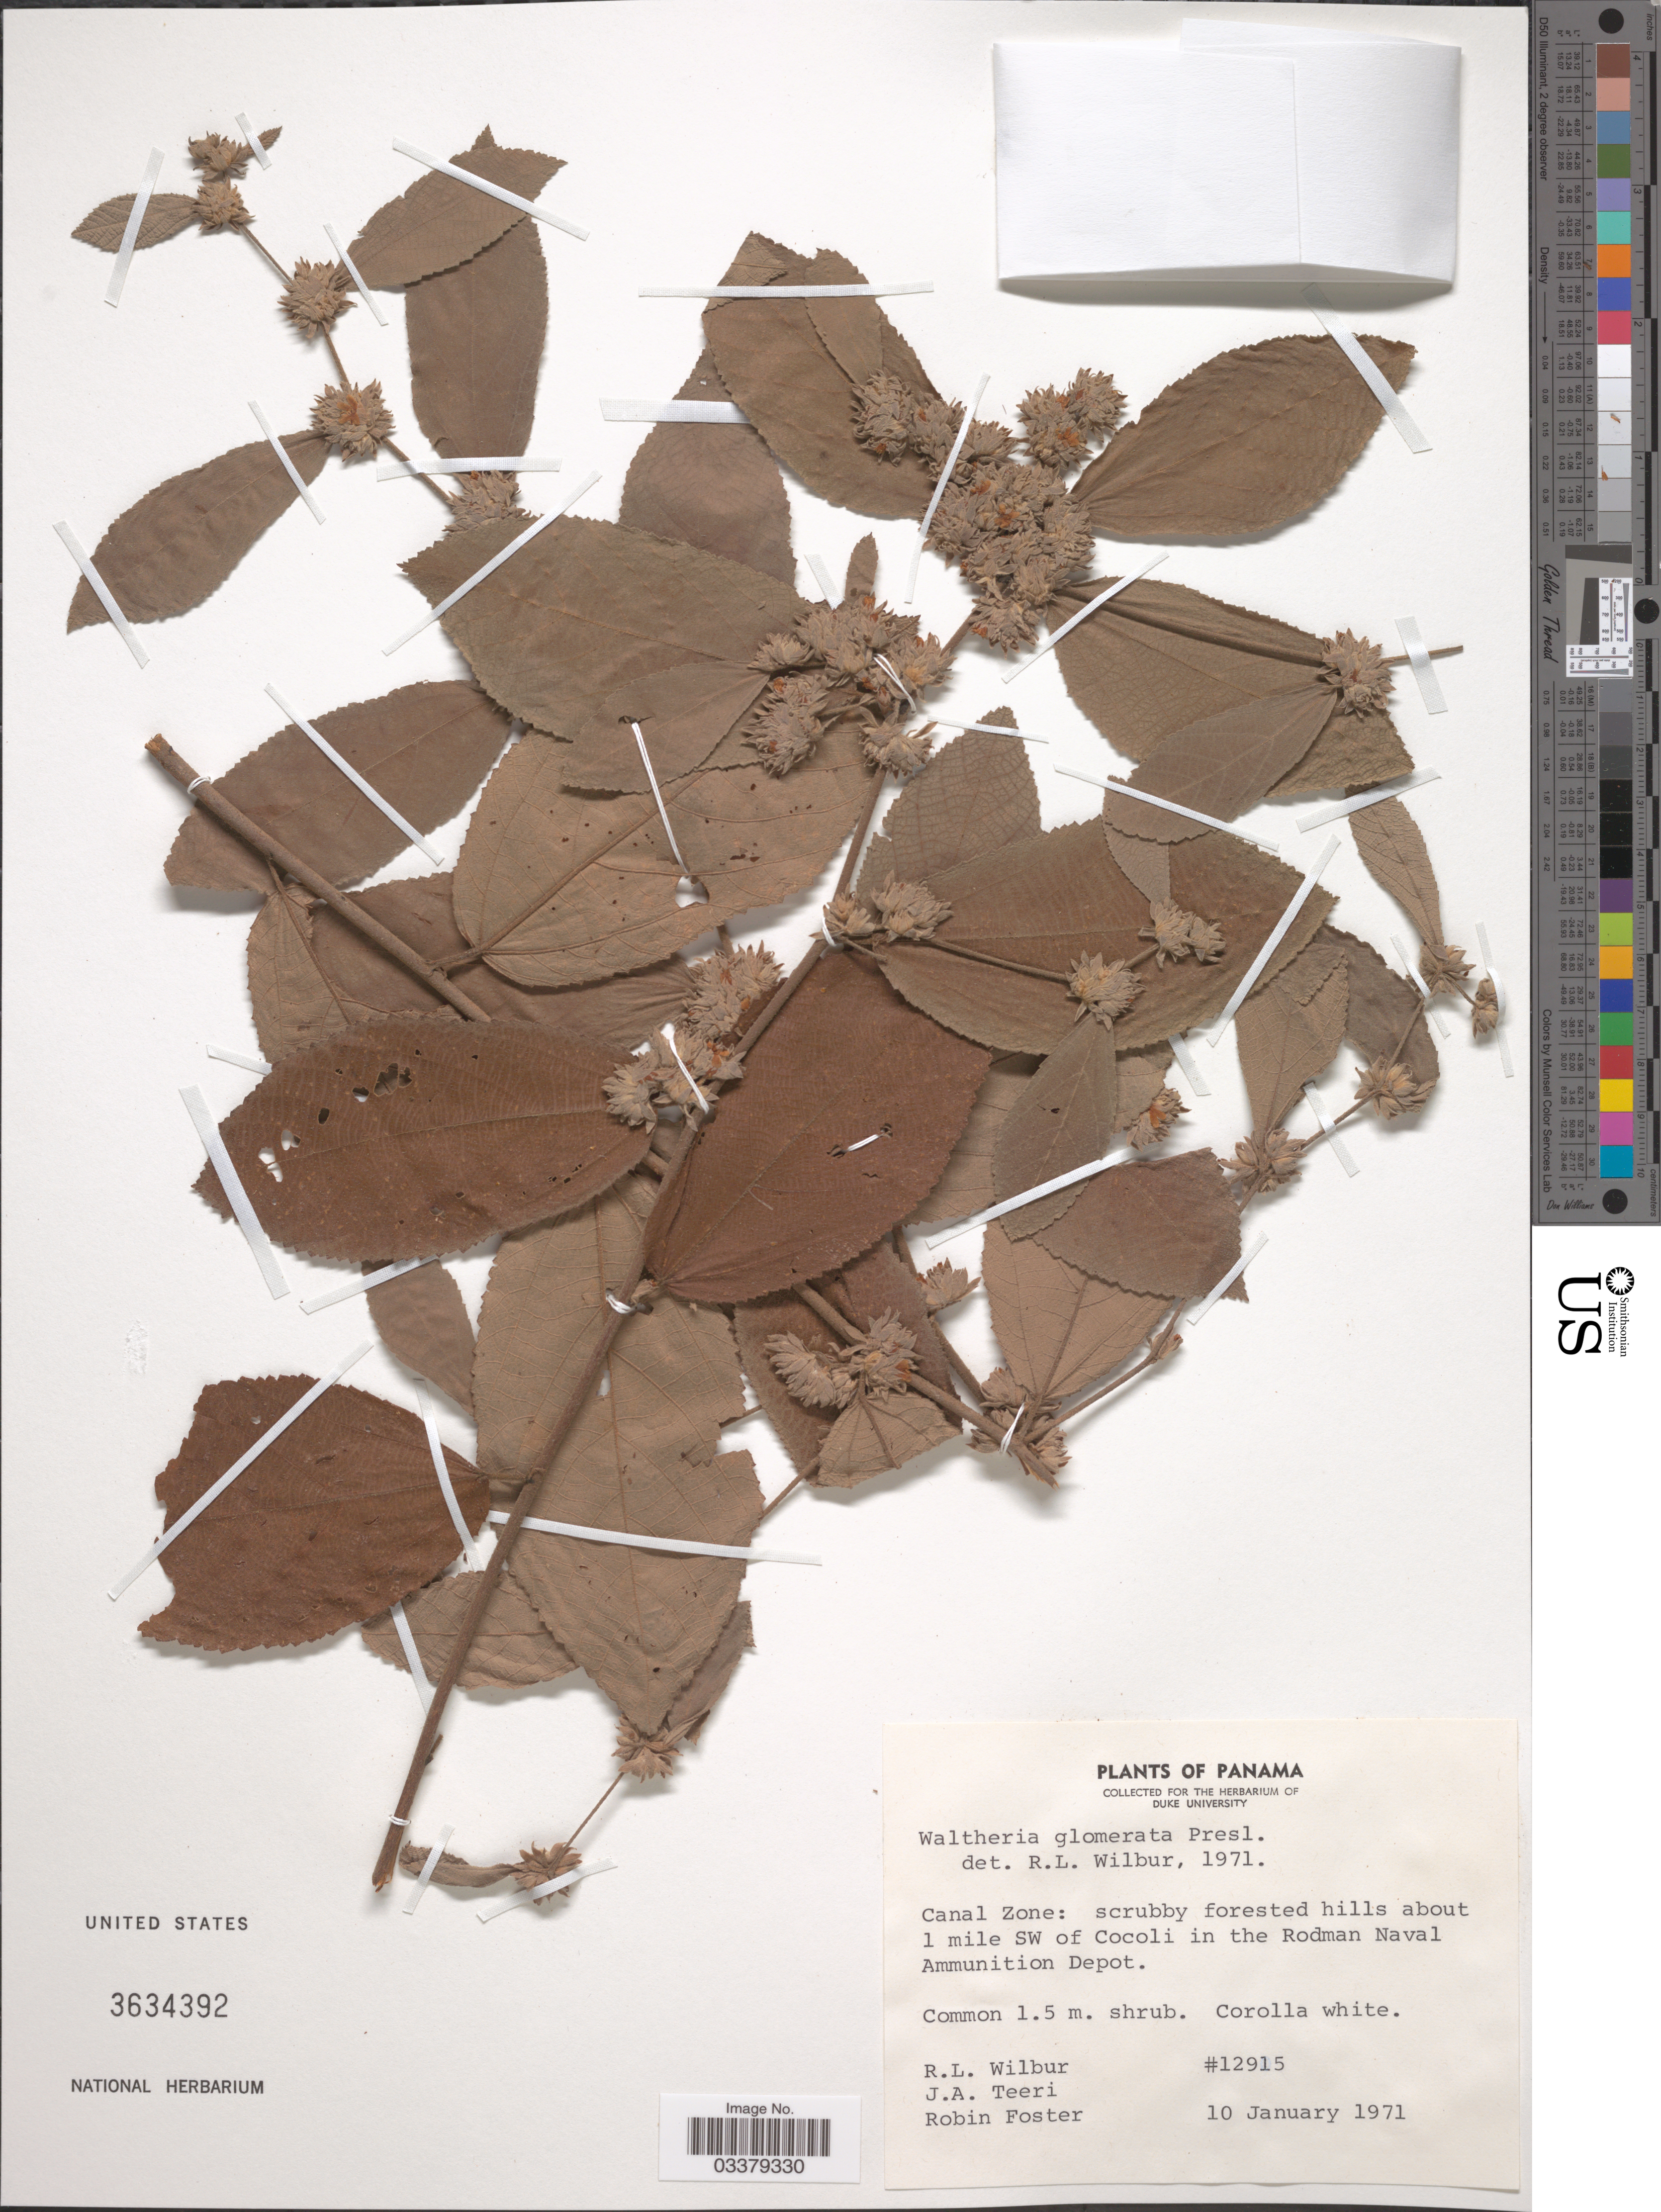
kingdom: Plantae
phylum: Tracheophyta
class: Magnoliopsida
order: Malvales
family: Malvaceae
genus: Waltheria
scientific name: Waltheria glomerata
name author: C. Presl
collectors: R. L. Wilbur, J. Teeri & R. B. Foster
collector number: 12915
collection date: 1971-01-10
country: Panama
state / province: Panamá Oeste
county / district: Canal Zone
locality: scrubby forested hills about 1 mile SW of Cocoli in the Rodman Naval Ammunition Depot.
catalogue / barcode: US 3634392